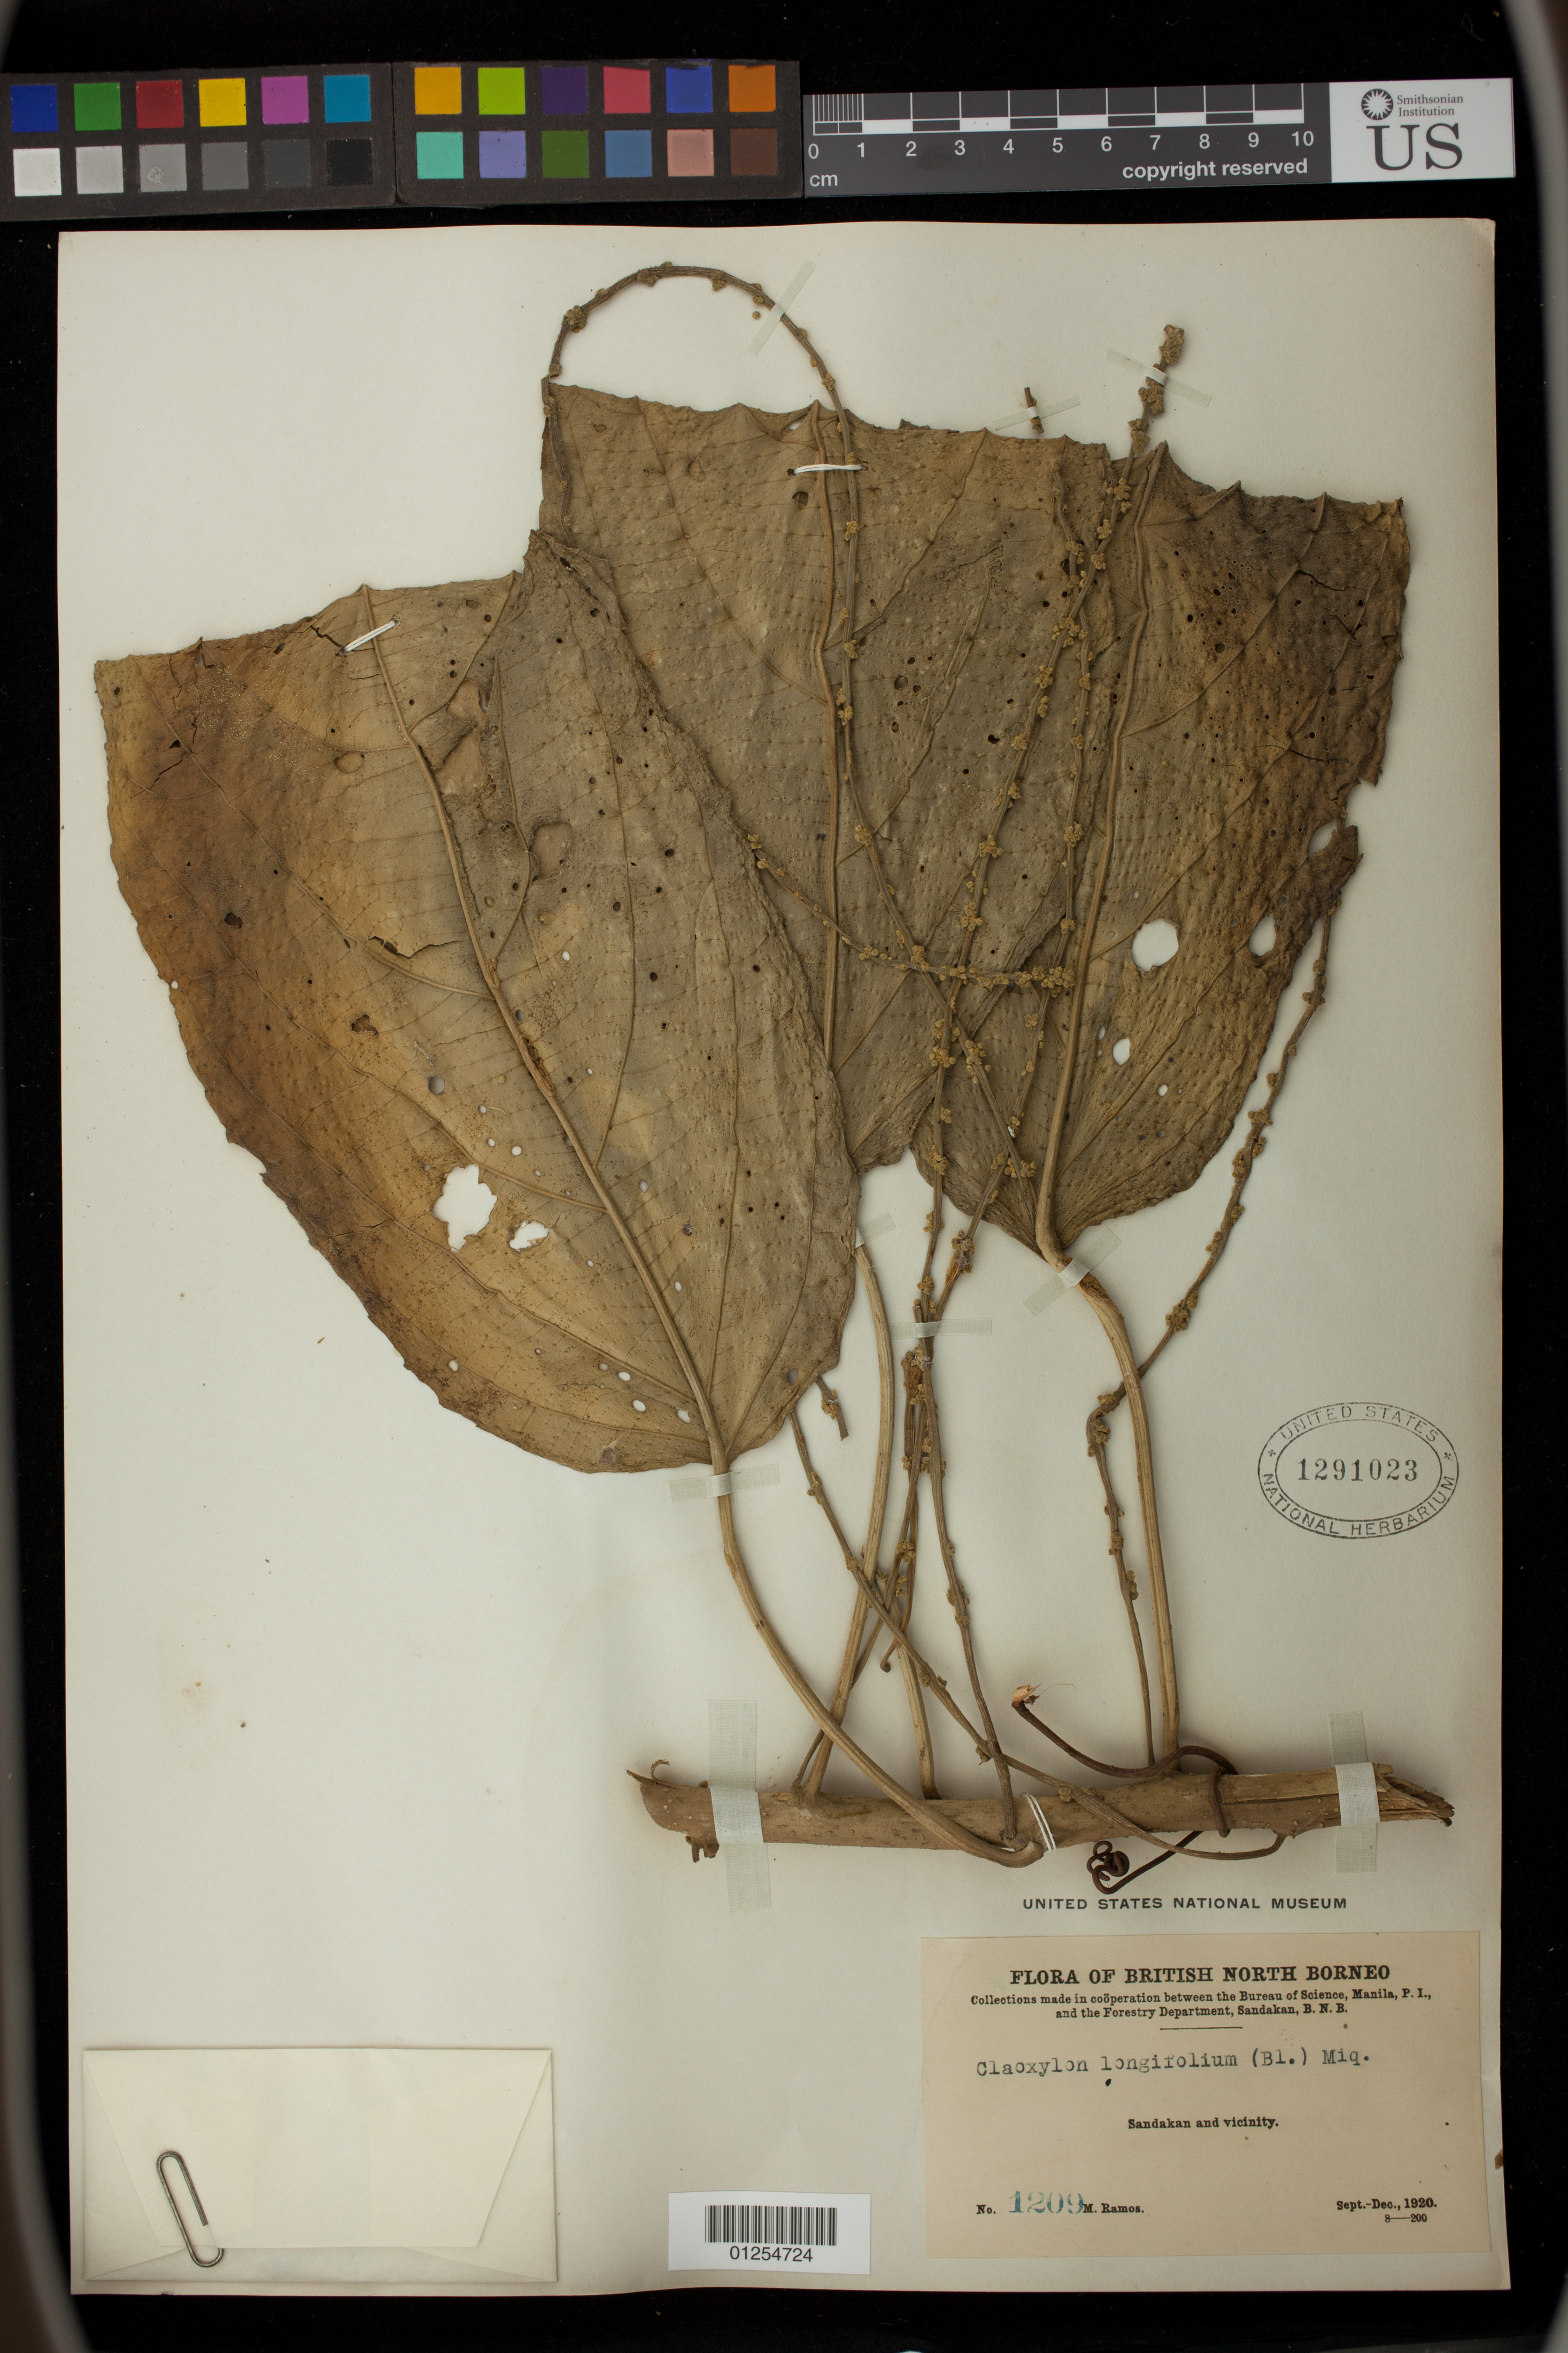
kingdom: Plantae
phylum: Tracheophyta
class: Magnoliopsida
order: Malpighiales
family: Euphorbiaceae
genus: Claoxylon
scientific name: Claoxylon longifolium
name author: (Blume) Endl. & Hassk.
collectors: M. Ramos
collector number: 1209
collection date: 1920-09/1920-12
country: Malaysia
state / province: Sabah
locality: Sandakan and vicinity.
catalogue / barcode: US 1291023